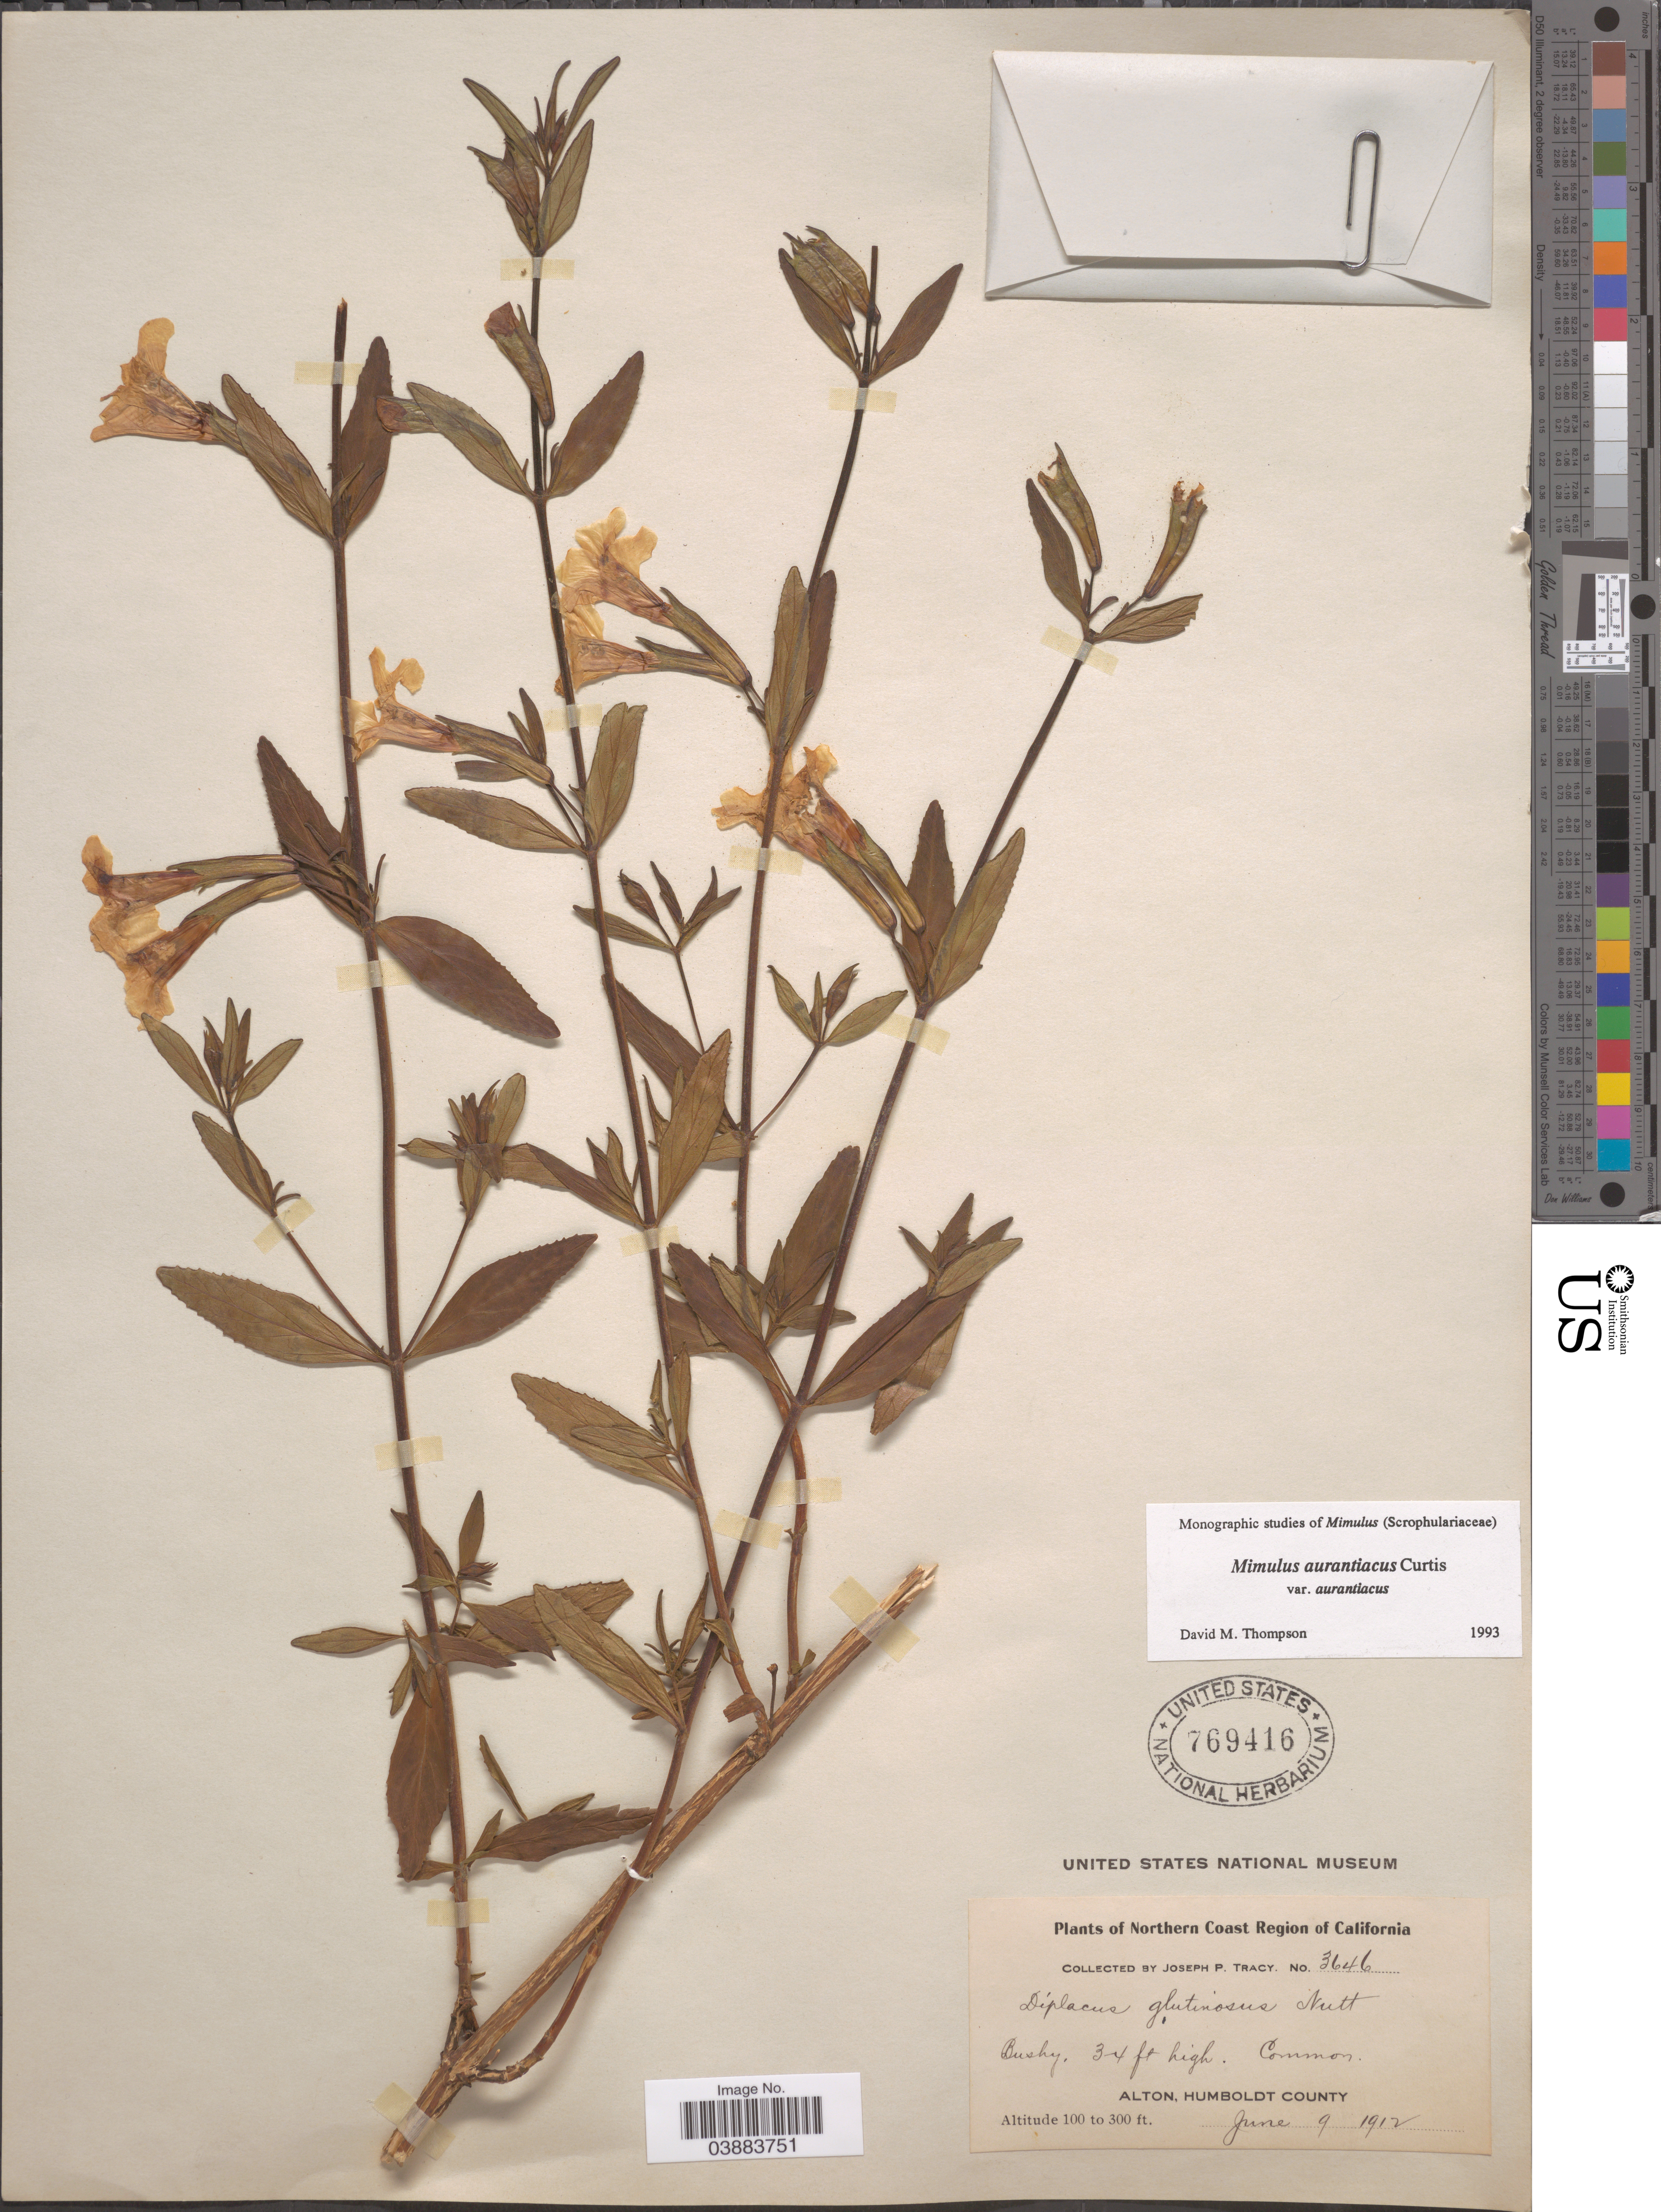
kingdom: Plantae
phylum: Tracheophyta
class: Magnoliopsida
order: Lamiales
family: Phrymaceae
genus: Diplacus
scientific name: Diplacus aurantiacus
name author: (Curtis) Jeps.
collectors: J. Tracy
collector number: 3646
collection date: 1912-06-09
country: United States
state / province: California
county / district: Humboldt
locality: Northern Coast Region of California. Alton, Humboldt County.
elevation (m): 30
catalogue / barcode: US 769416